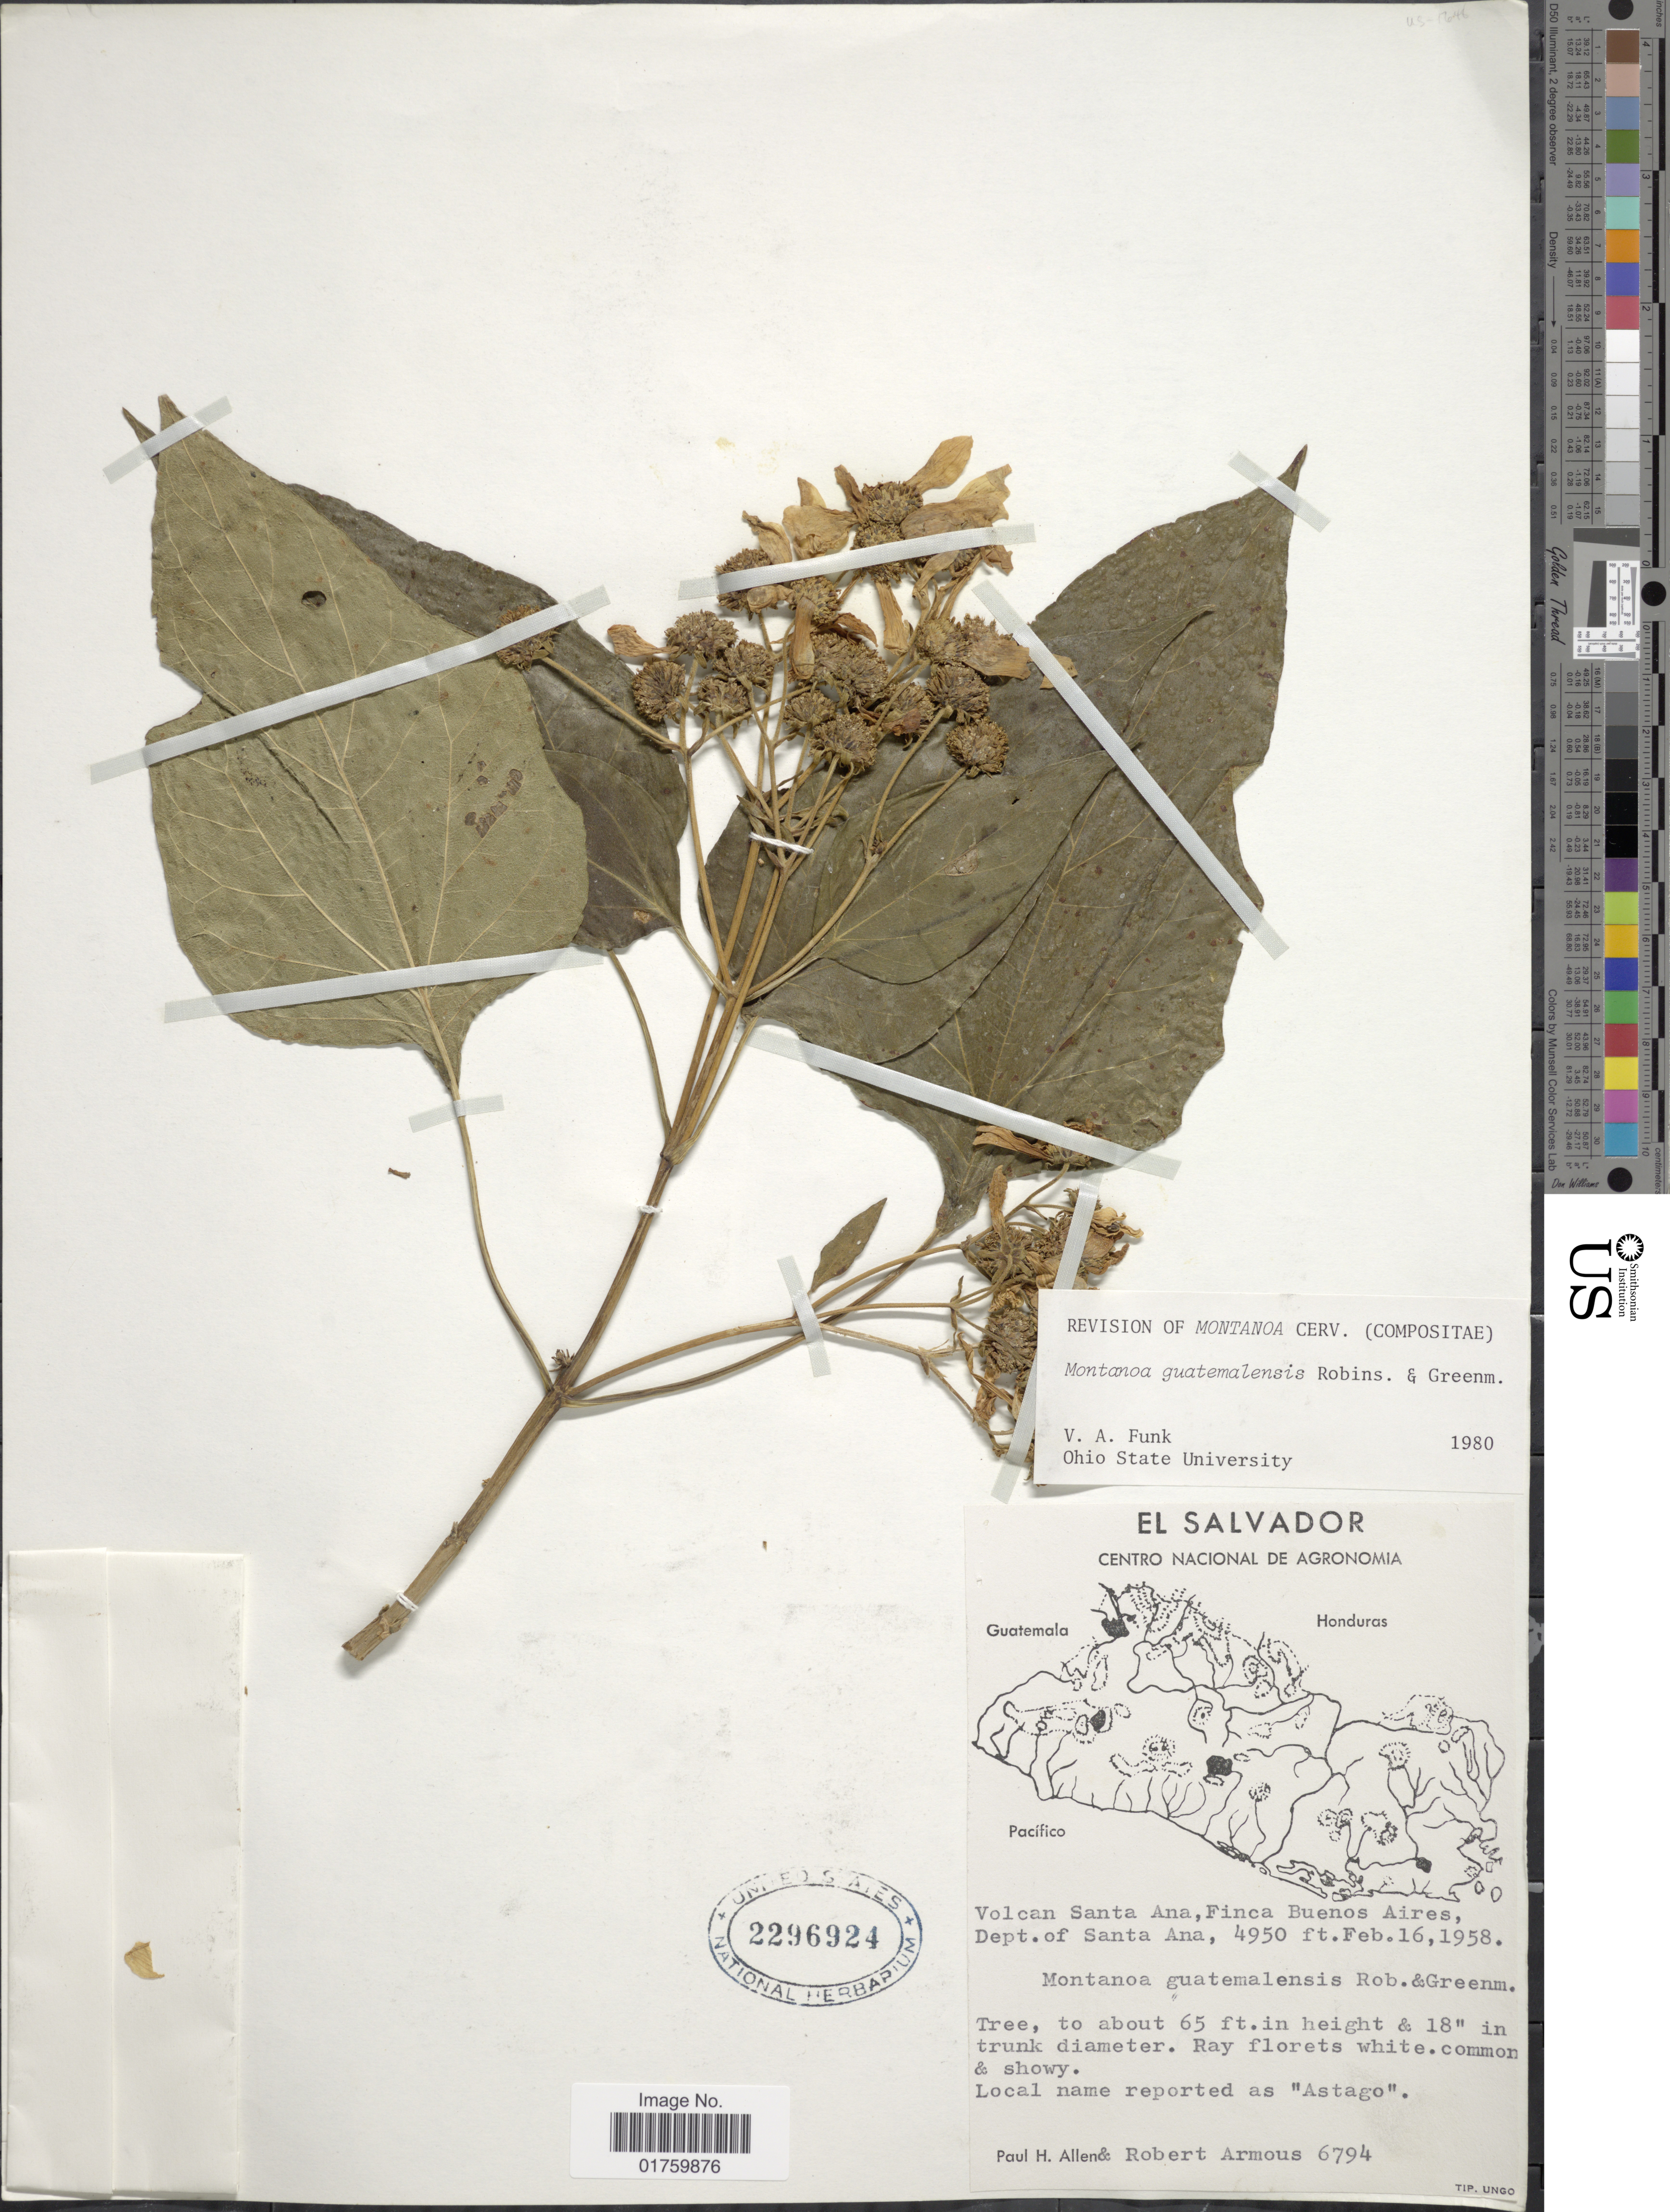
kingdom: Plantae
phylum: Tracheophyta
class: Magnoliopsida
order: Asterales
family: Asteraceae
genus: Montanoa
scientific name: Montanoa guatemalensis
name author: B.L. Rob. & Greenm.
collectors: P. H. Allen & R. Armous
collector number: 6794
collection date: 1958-02-16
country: El Salvador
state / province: Santa Ana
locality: Volcan Santa Ana, Finca Buenos Aires.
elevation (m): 1509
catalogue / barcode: US 2296924